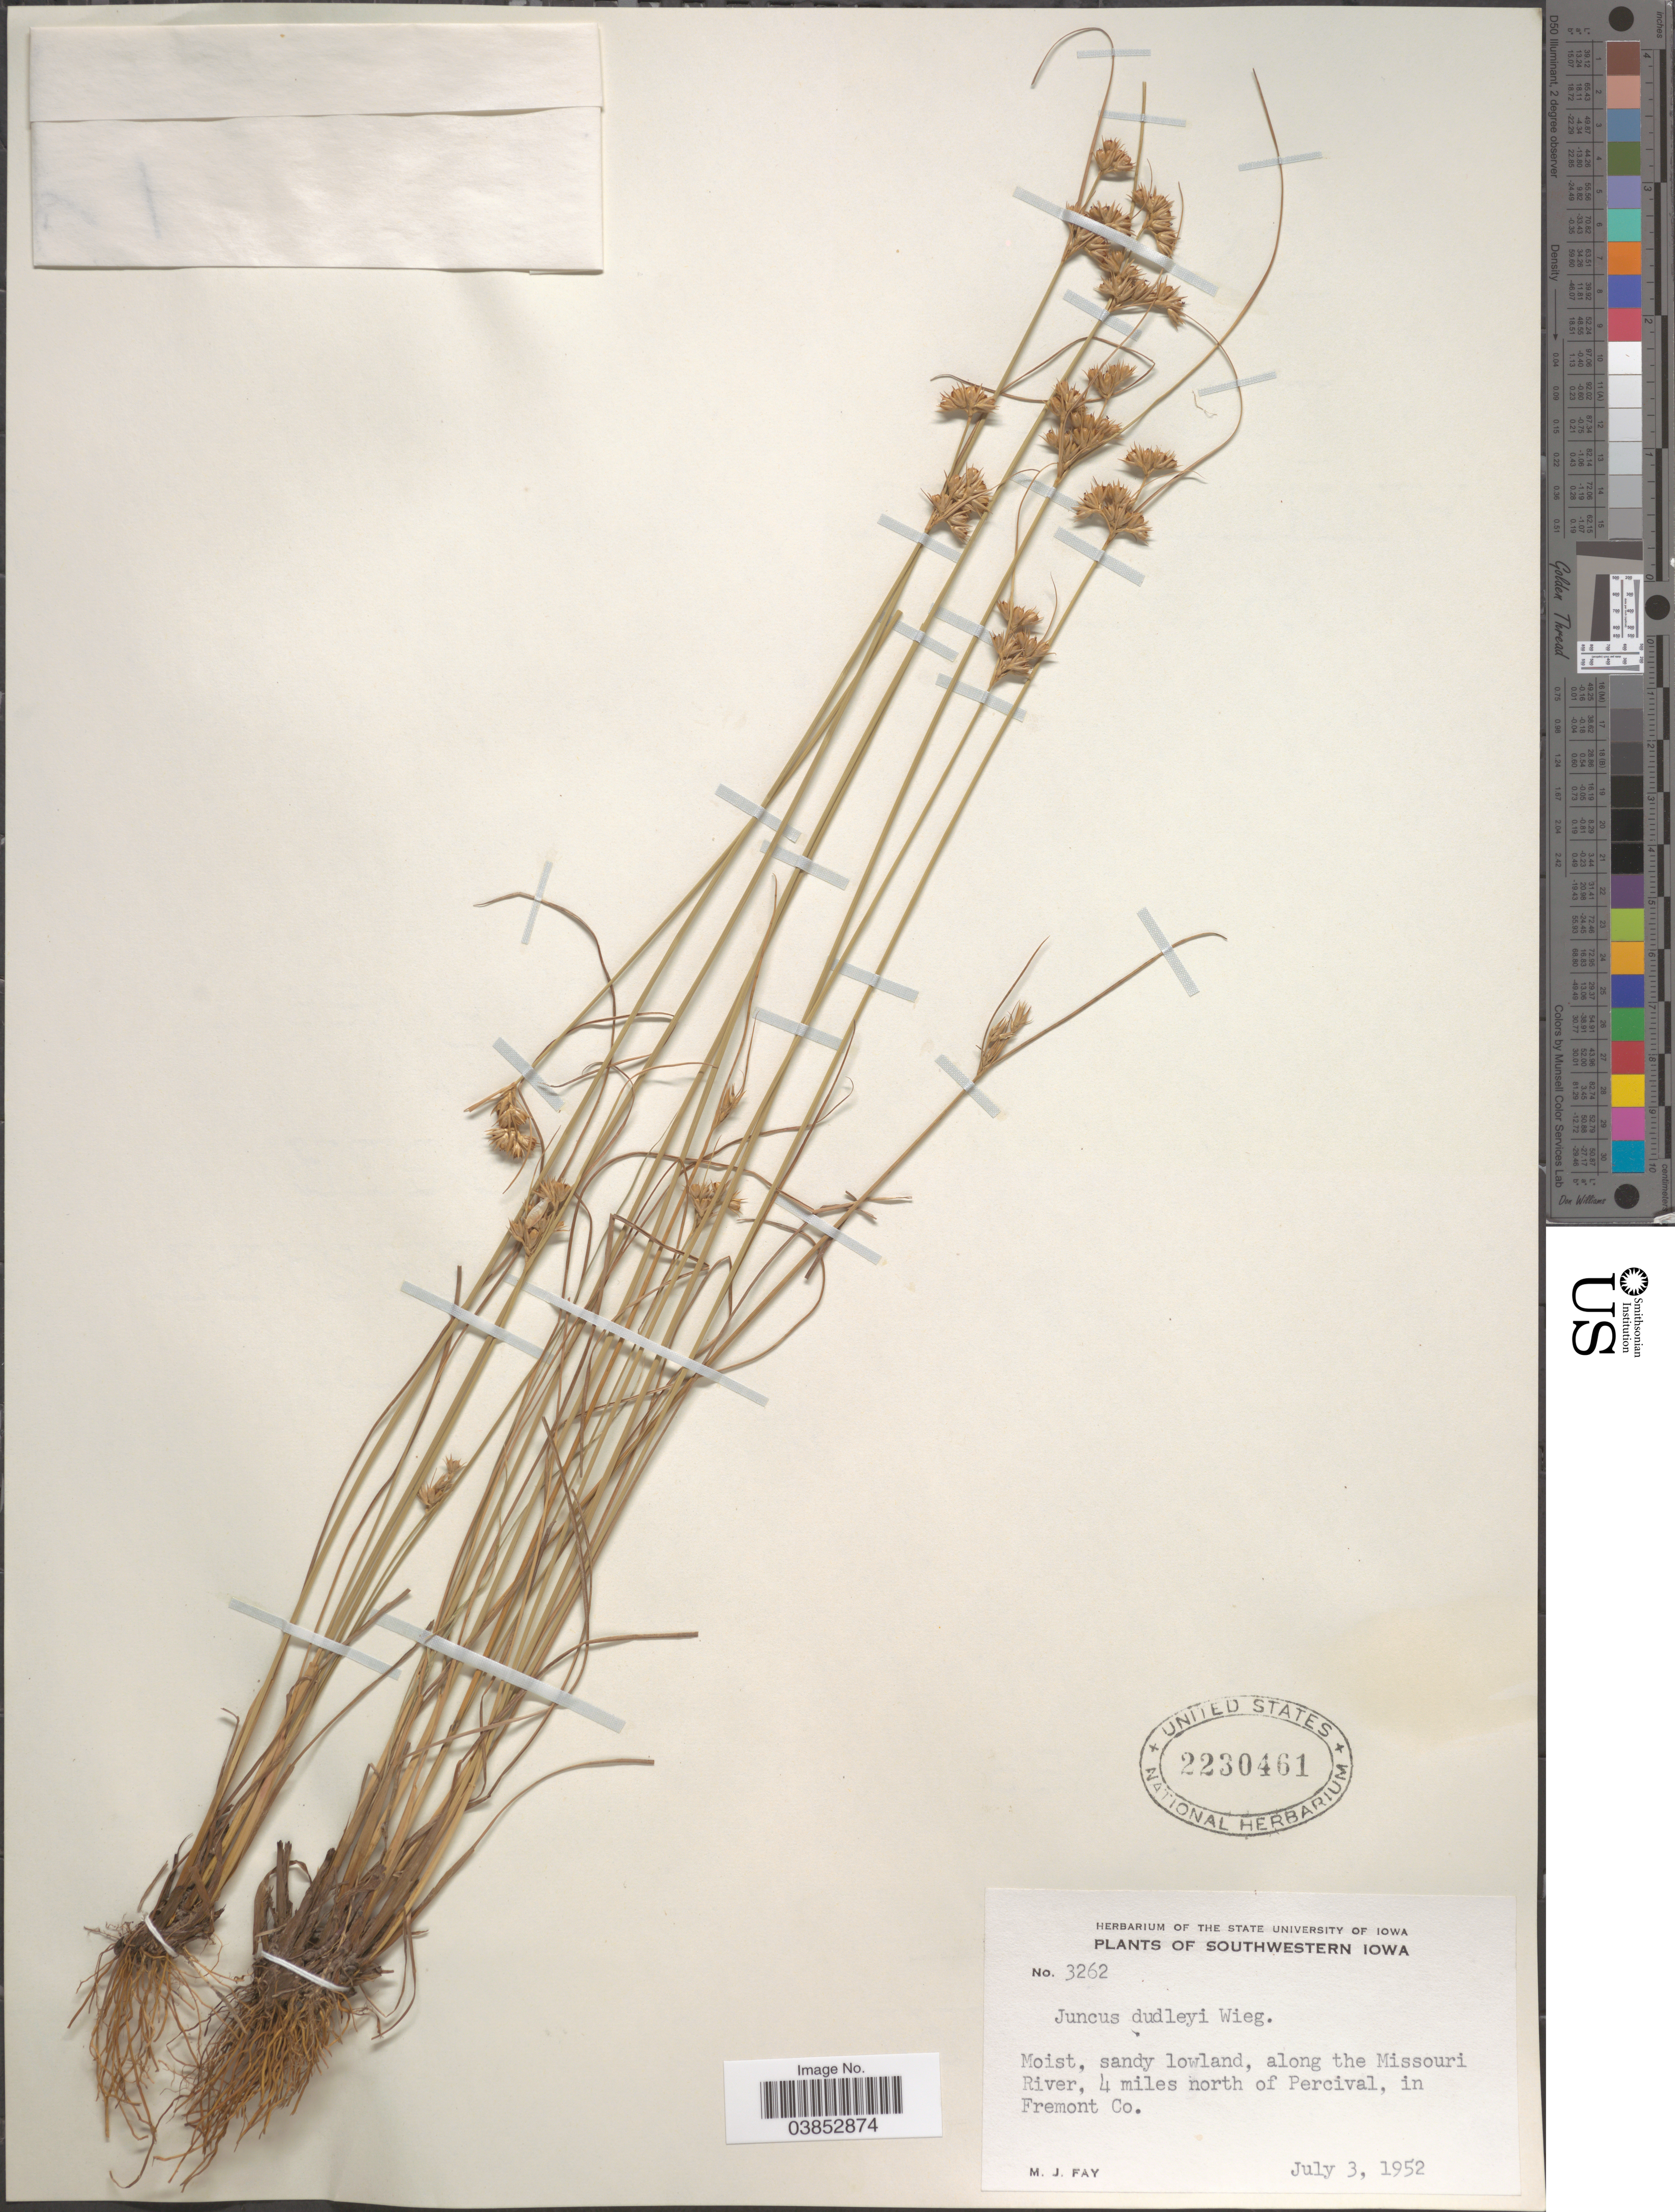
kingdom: Plantae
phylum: Tracheophyta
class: Liliopsida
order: Poales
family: Juncaceae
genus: Juncus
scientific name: Juncus dudleyi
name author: Wiegand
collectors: M. Fay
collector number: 3262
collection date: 1952-07-03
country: United States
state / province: Iowa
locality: Southwestern Iowa. Moist, sandy lowland, along the Missouri River, 4 miles north of Percival, in Fremont Co.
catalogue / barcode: US 2230461